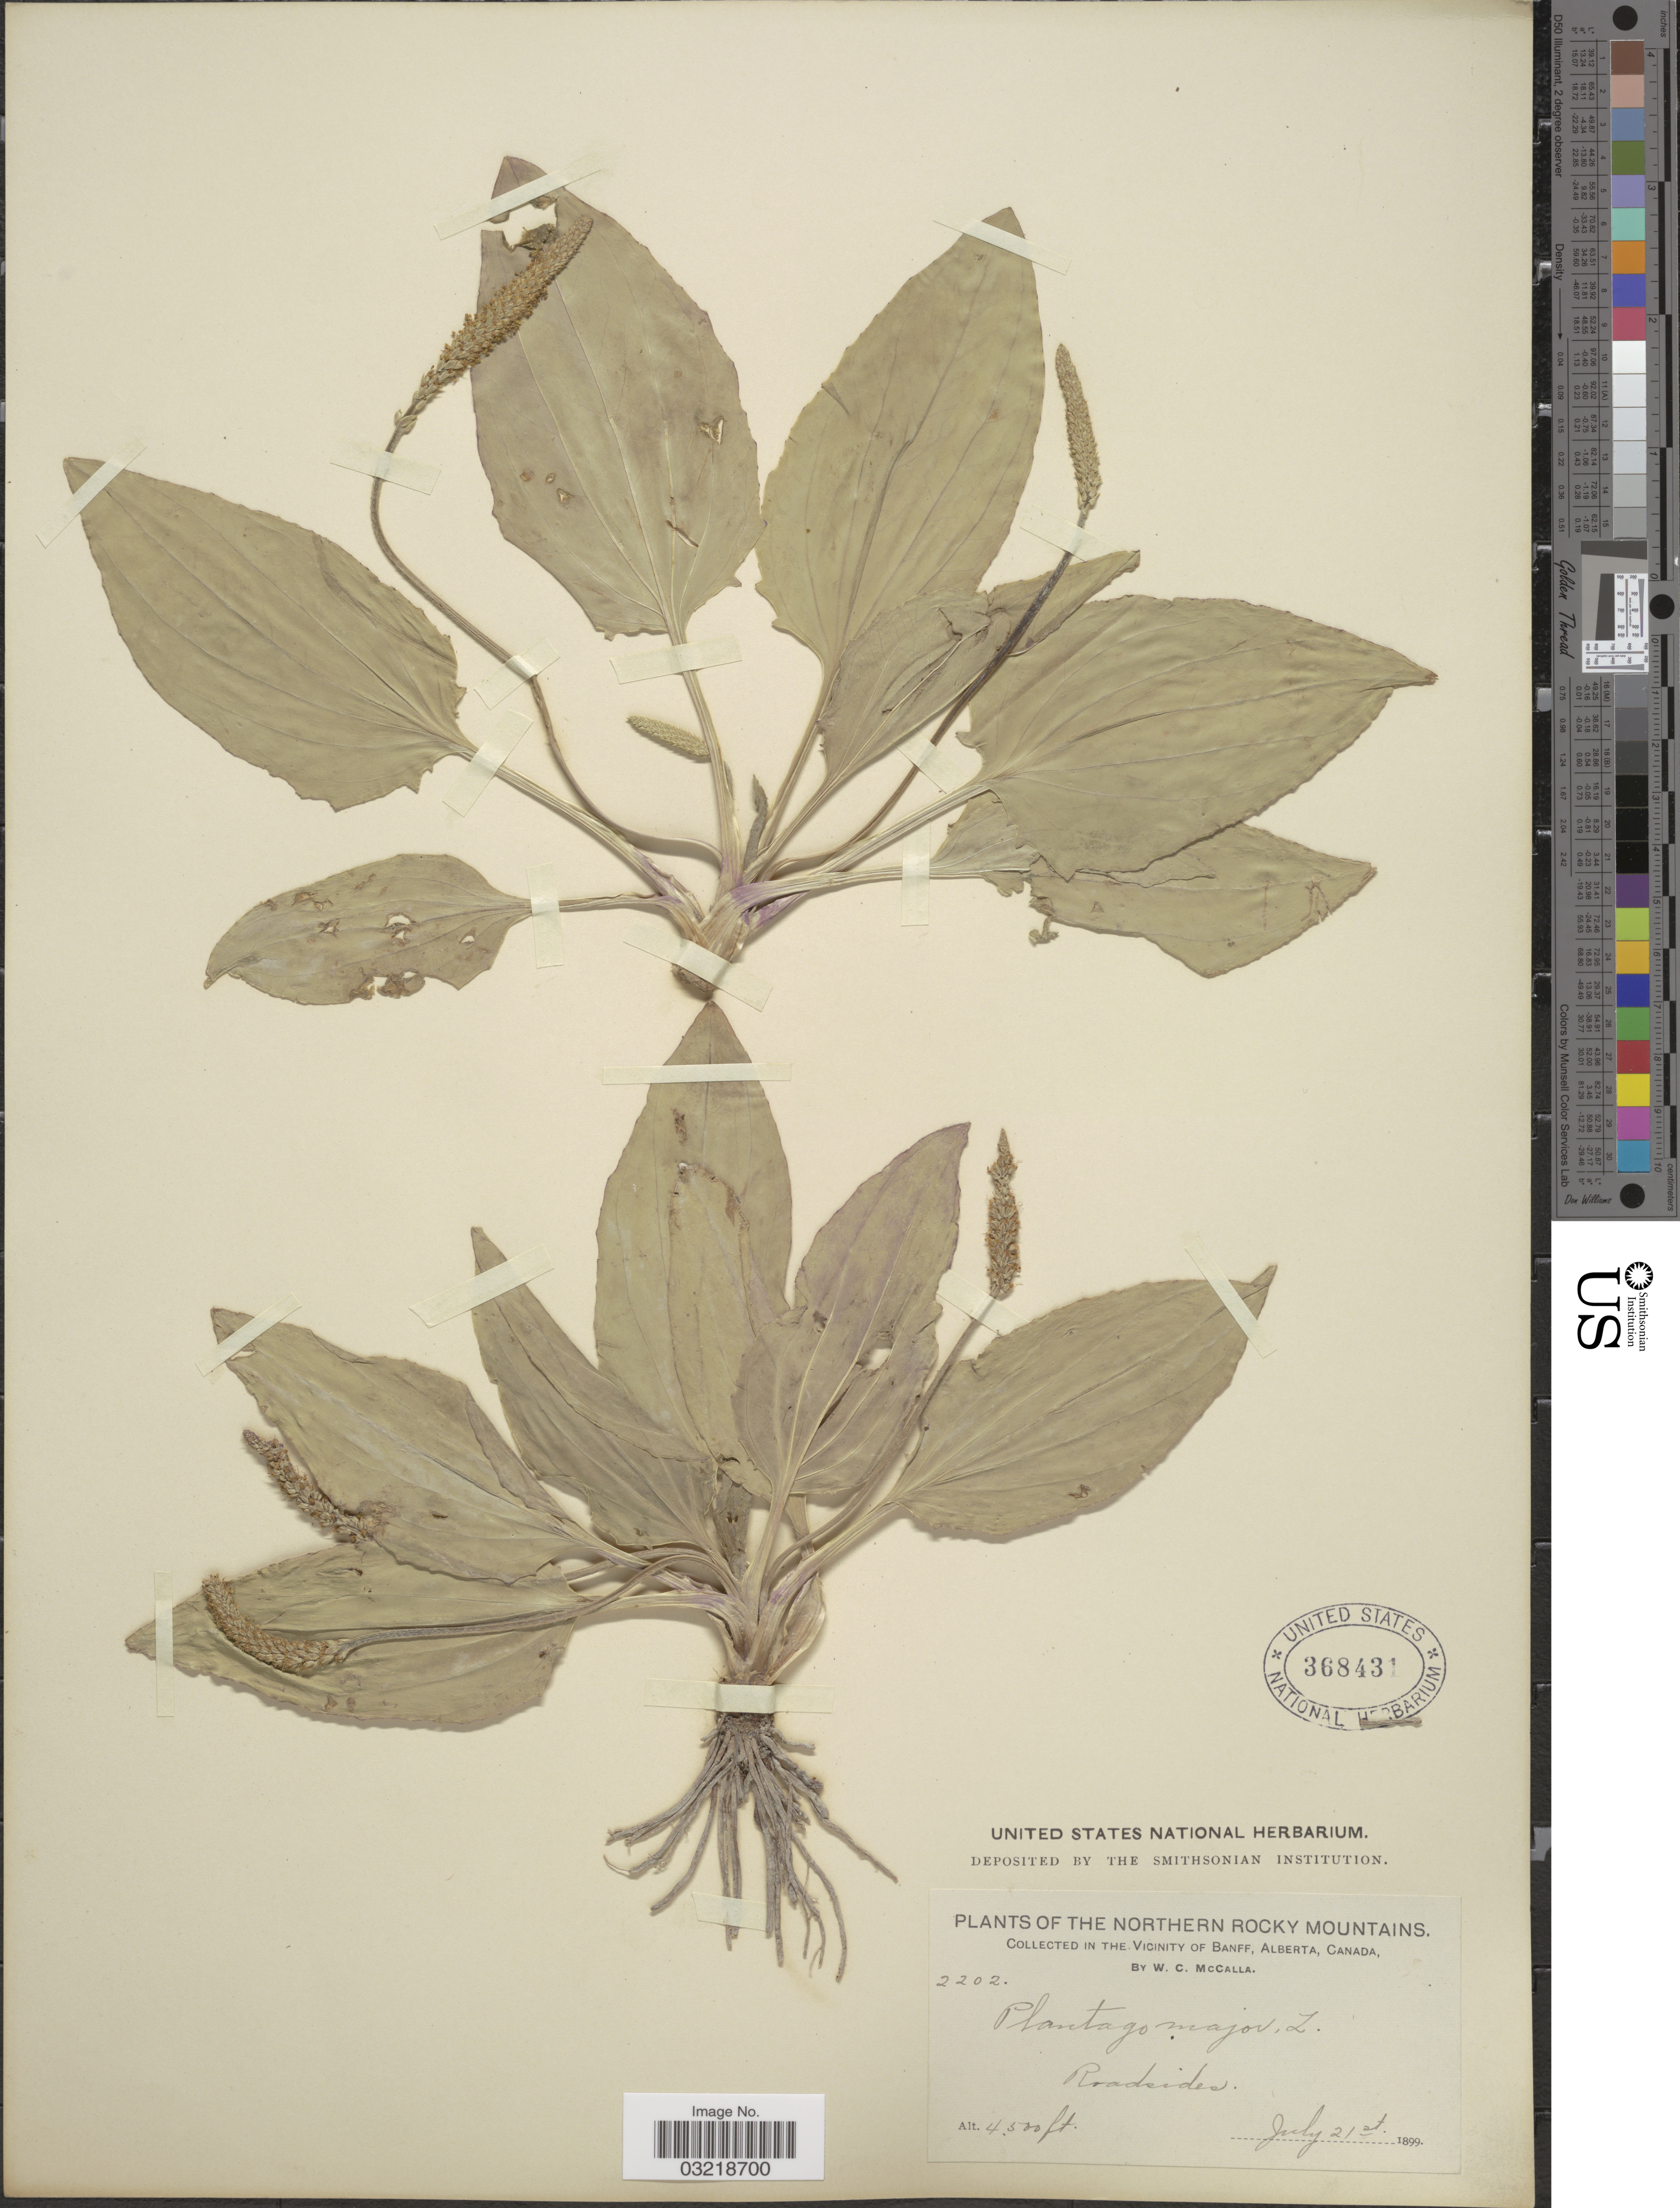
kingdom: Plantae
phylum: Tracheophyta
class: Magnoliopsida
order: Lamiales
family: Plantaginaceae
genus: Plantago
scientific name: Plantago major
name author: L.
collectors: W. McCalla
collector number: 2202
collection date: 1899-07-21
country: Canada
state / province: Alberta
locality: Northern Rocky Mountains. In the vicinity of Banff. Roadsides.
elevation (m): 1372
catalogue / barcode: US 368431